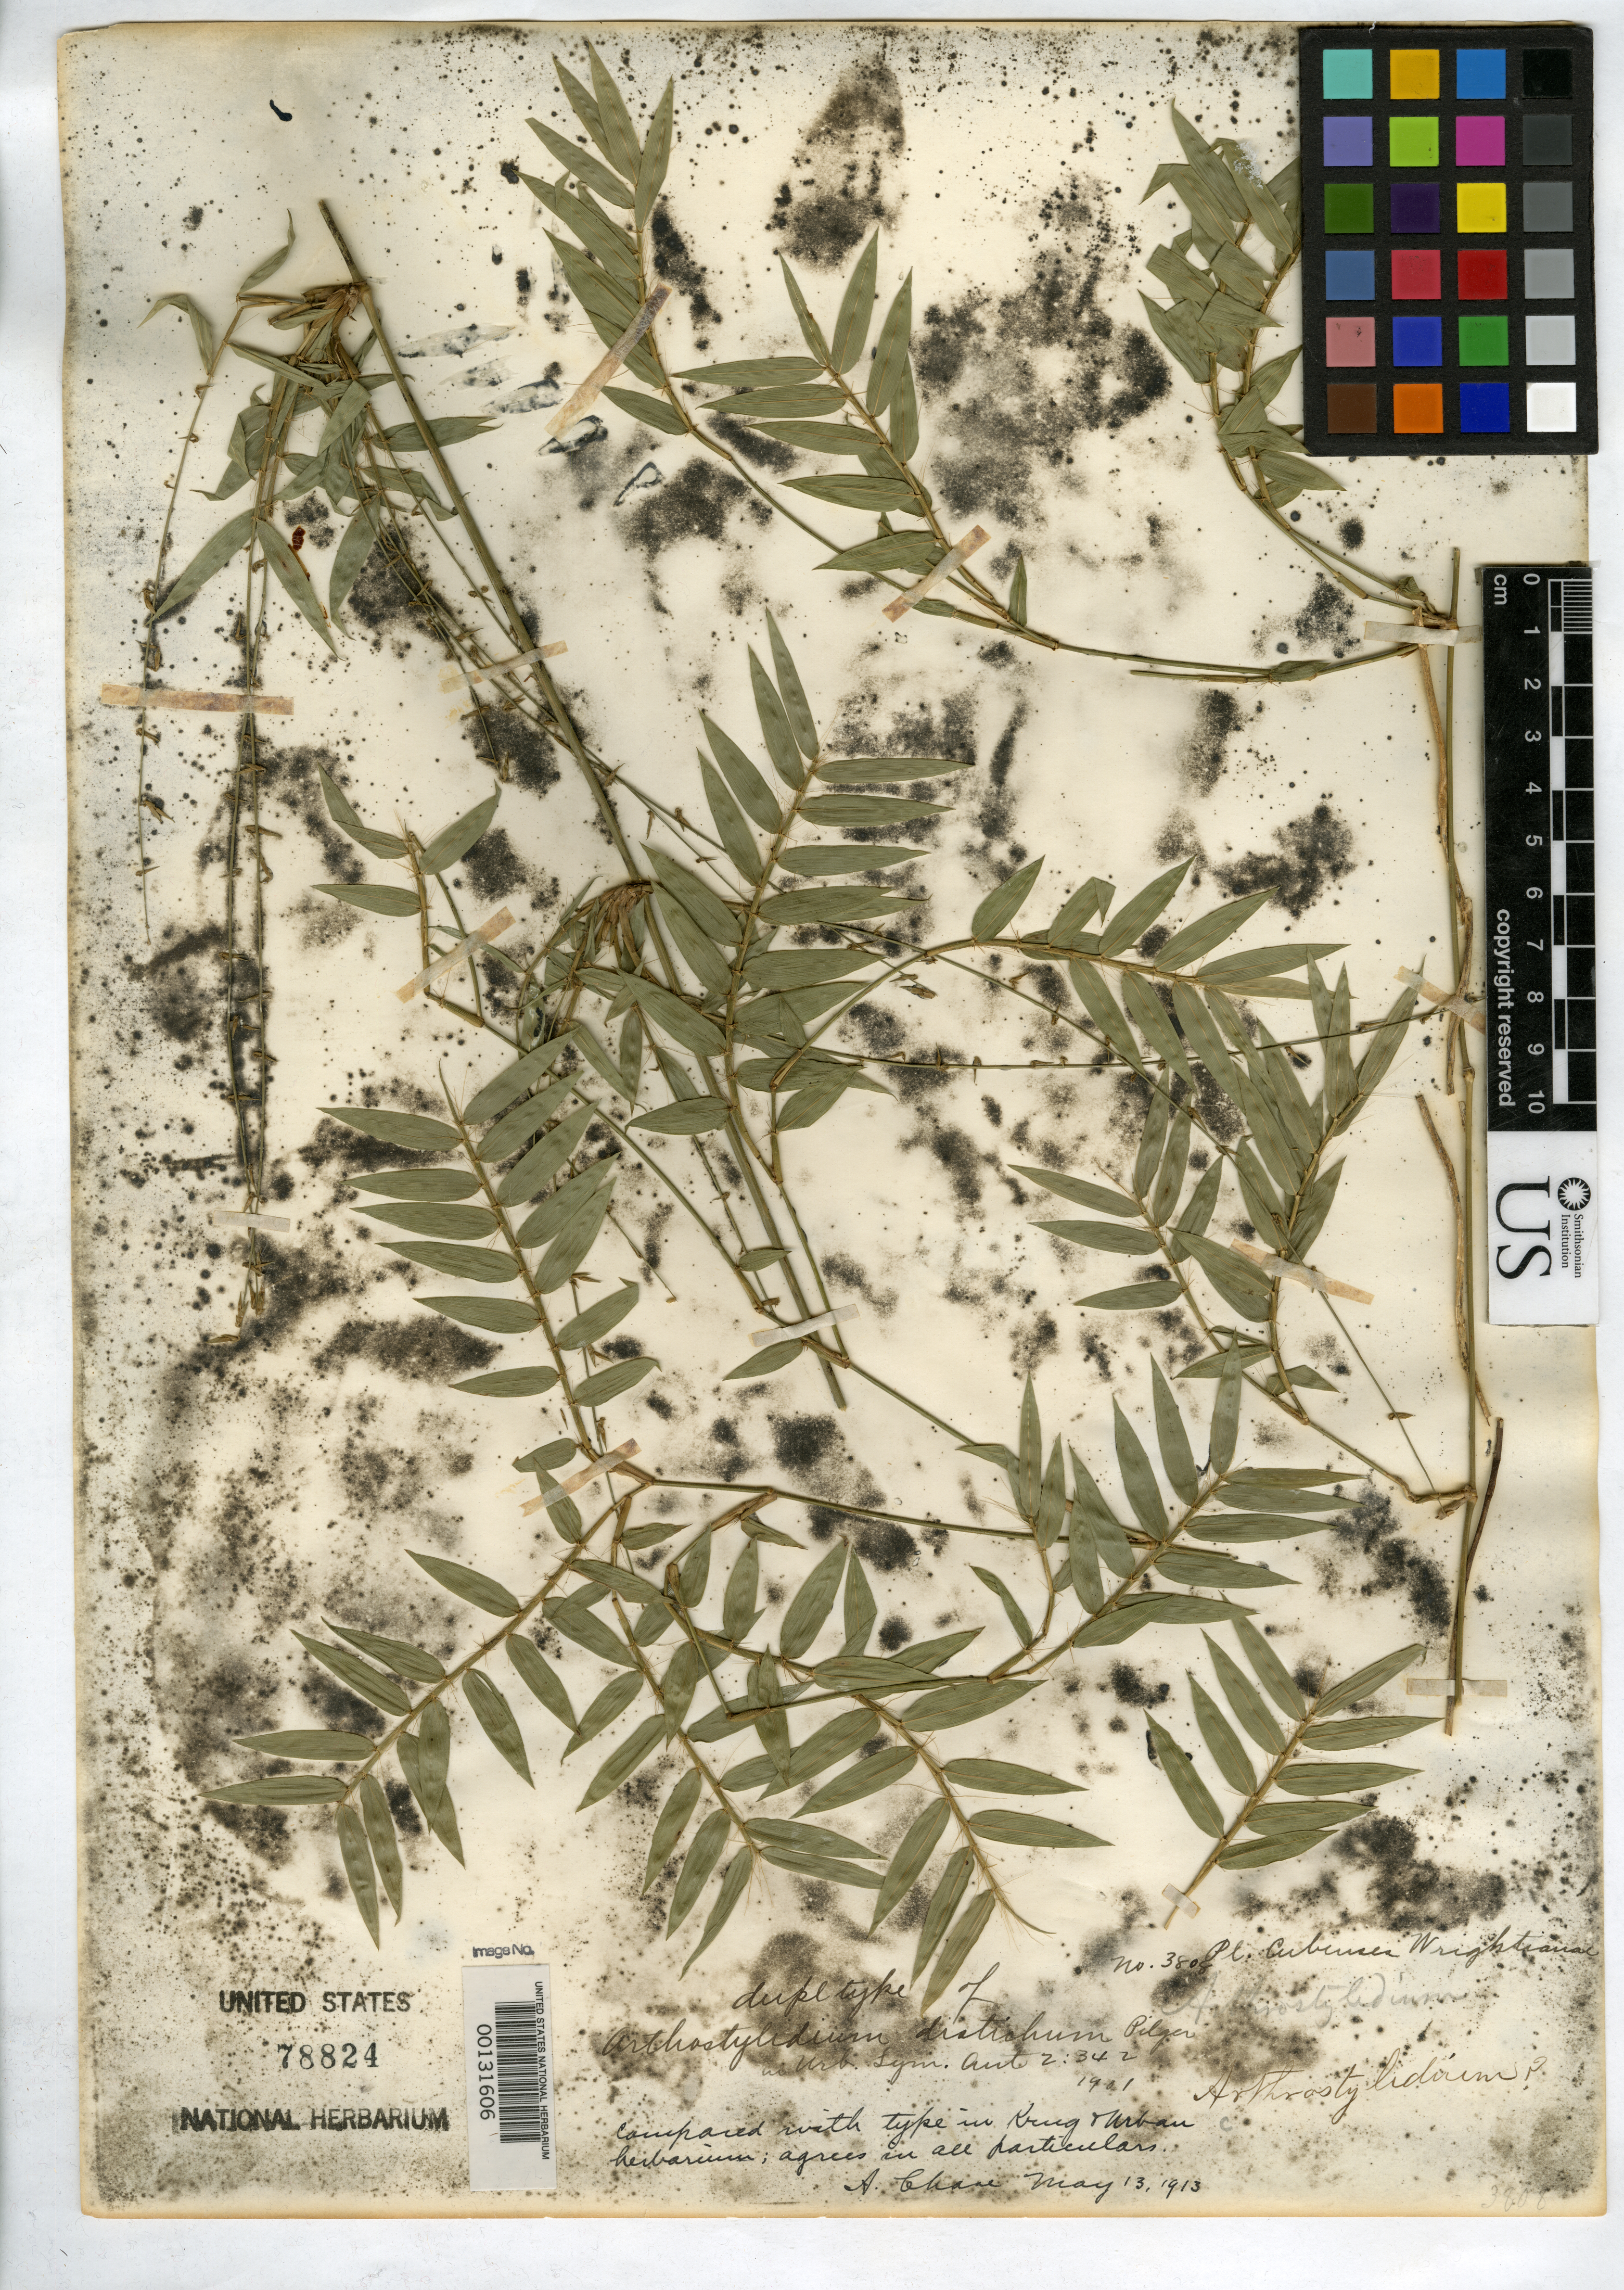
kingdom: Plantae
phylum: Tracheophyta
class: Liliopsida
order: Poales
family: Poaceae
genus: Arthrostylidium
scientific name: Arthrostylidium distichum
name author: Pilg. in Urb.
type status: Isotype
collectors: C. Wright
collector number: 3808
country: Cuba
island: Greater Antilles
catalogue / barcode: US 78824